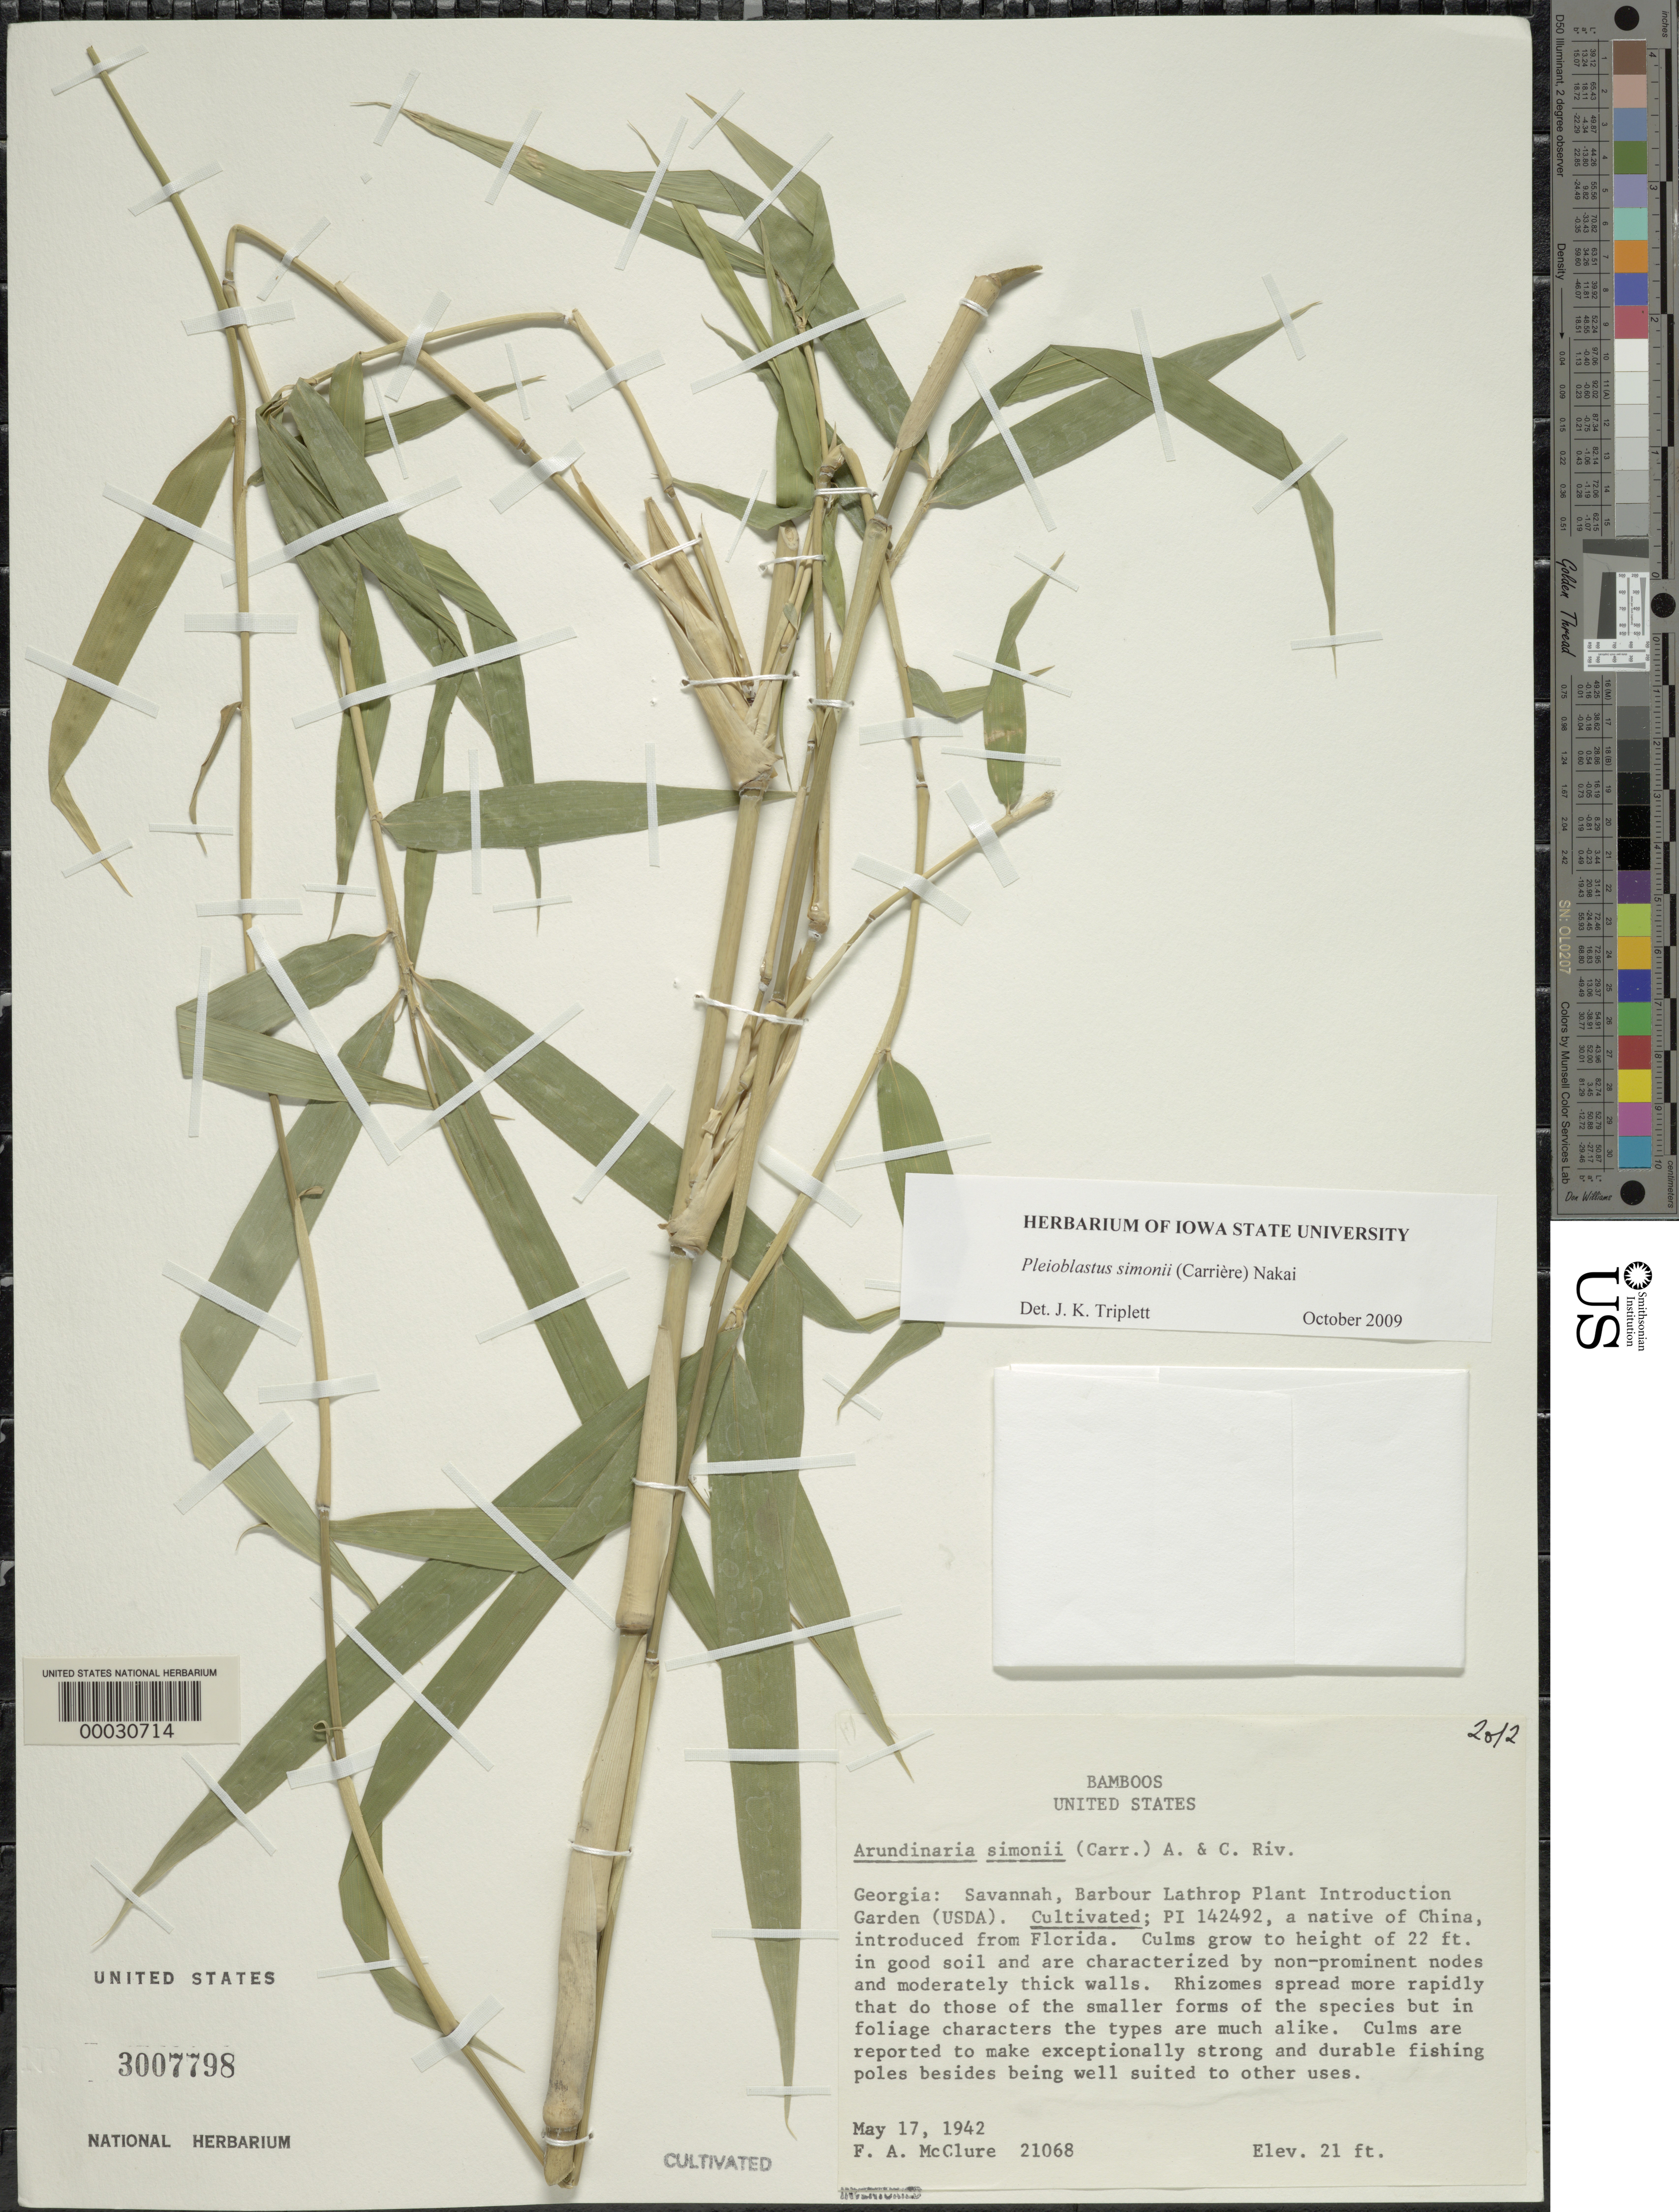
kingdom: Plantae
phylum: Tracheophyta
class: Liliopsida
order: Poales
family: Poaceae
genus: Pleioblastus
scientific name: Pleioblastus simonii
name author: (Carrière) Nakai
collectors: F. A. McClure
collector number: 21068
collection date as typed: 17 May 1942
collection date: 1942-05-17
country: United States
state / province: Georgia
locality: Barbour lathrop plant introduction garden-savannah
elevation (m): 6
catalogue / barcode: US 3007798